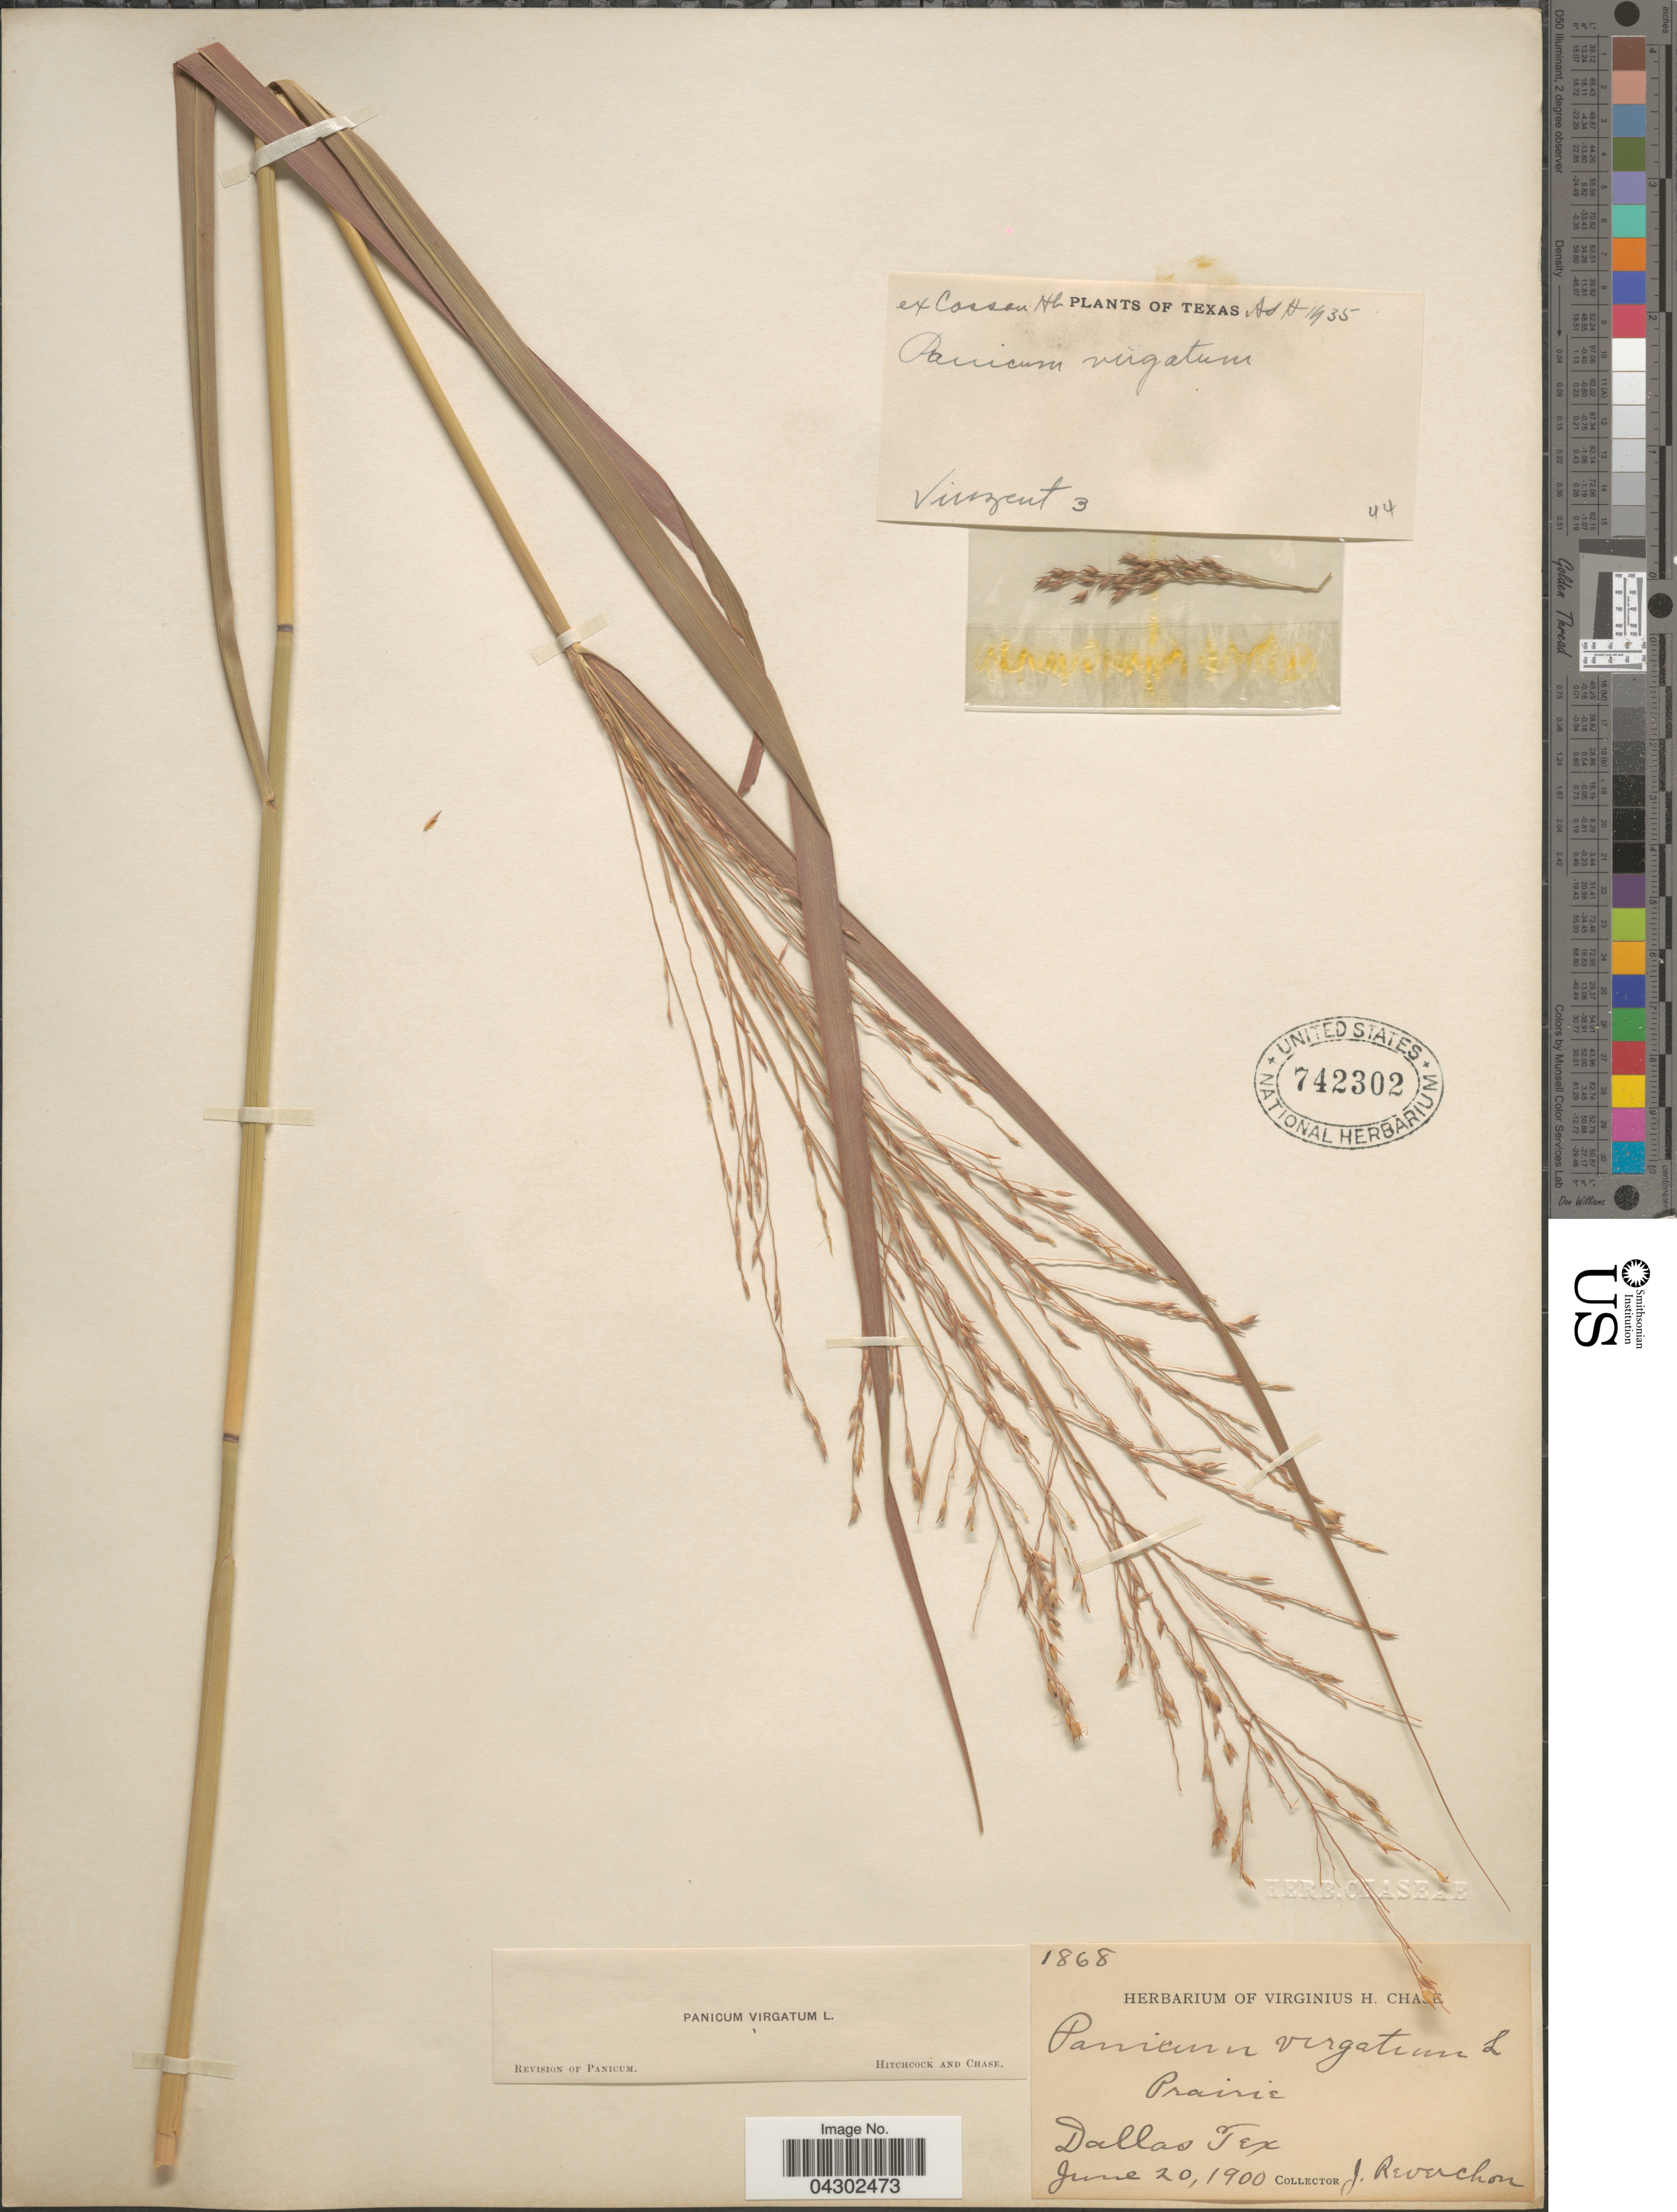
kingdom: Plantae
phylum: Tracheophyta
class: Liliopsida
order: Poales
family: Poaceae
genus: Panicum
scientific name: Panicum virgatum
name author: L.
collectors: -. Vinzent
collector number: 3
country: United States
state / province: Texas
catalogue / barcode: US 742302-2